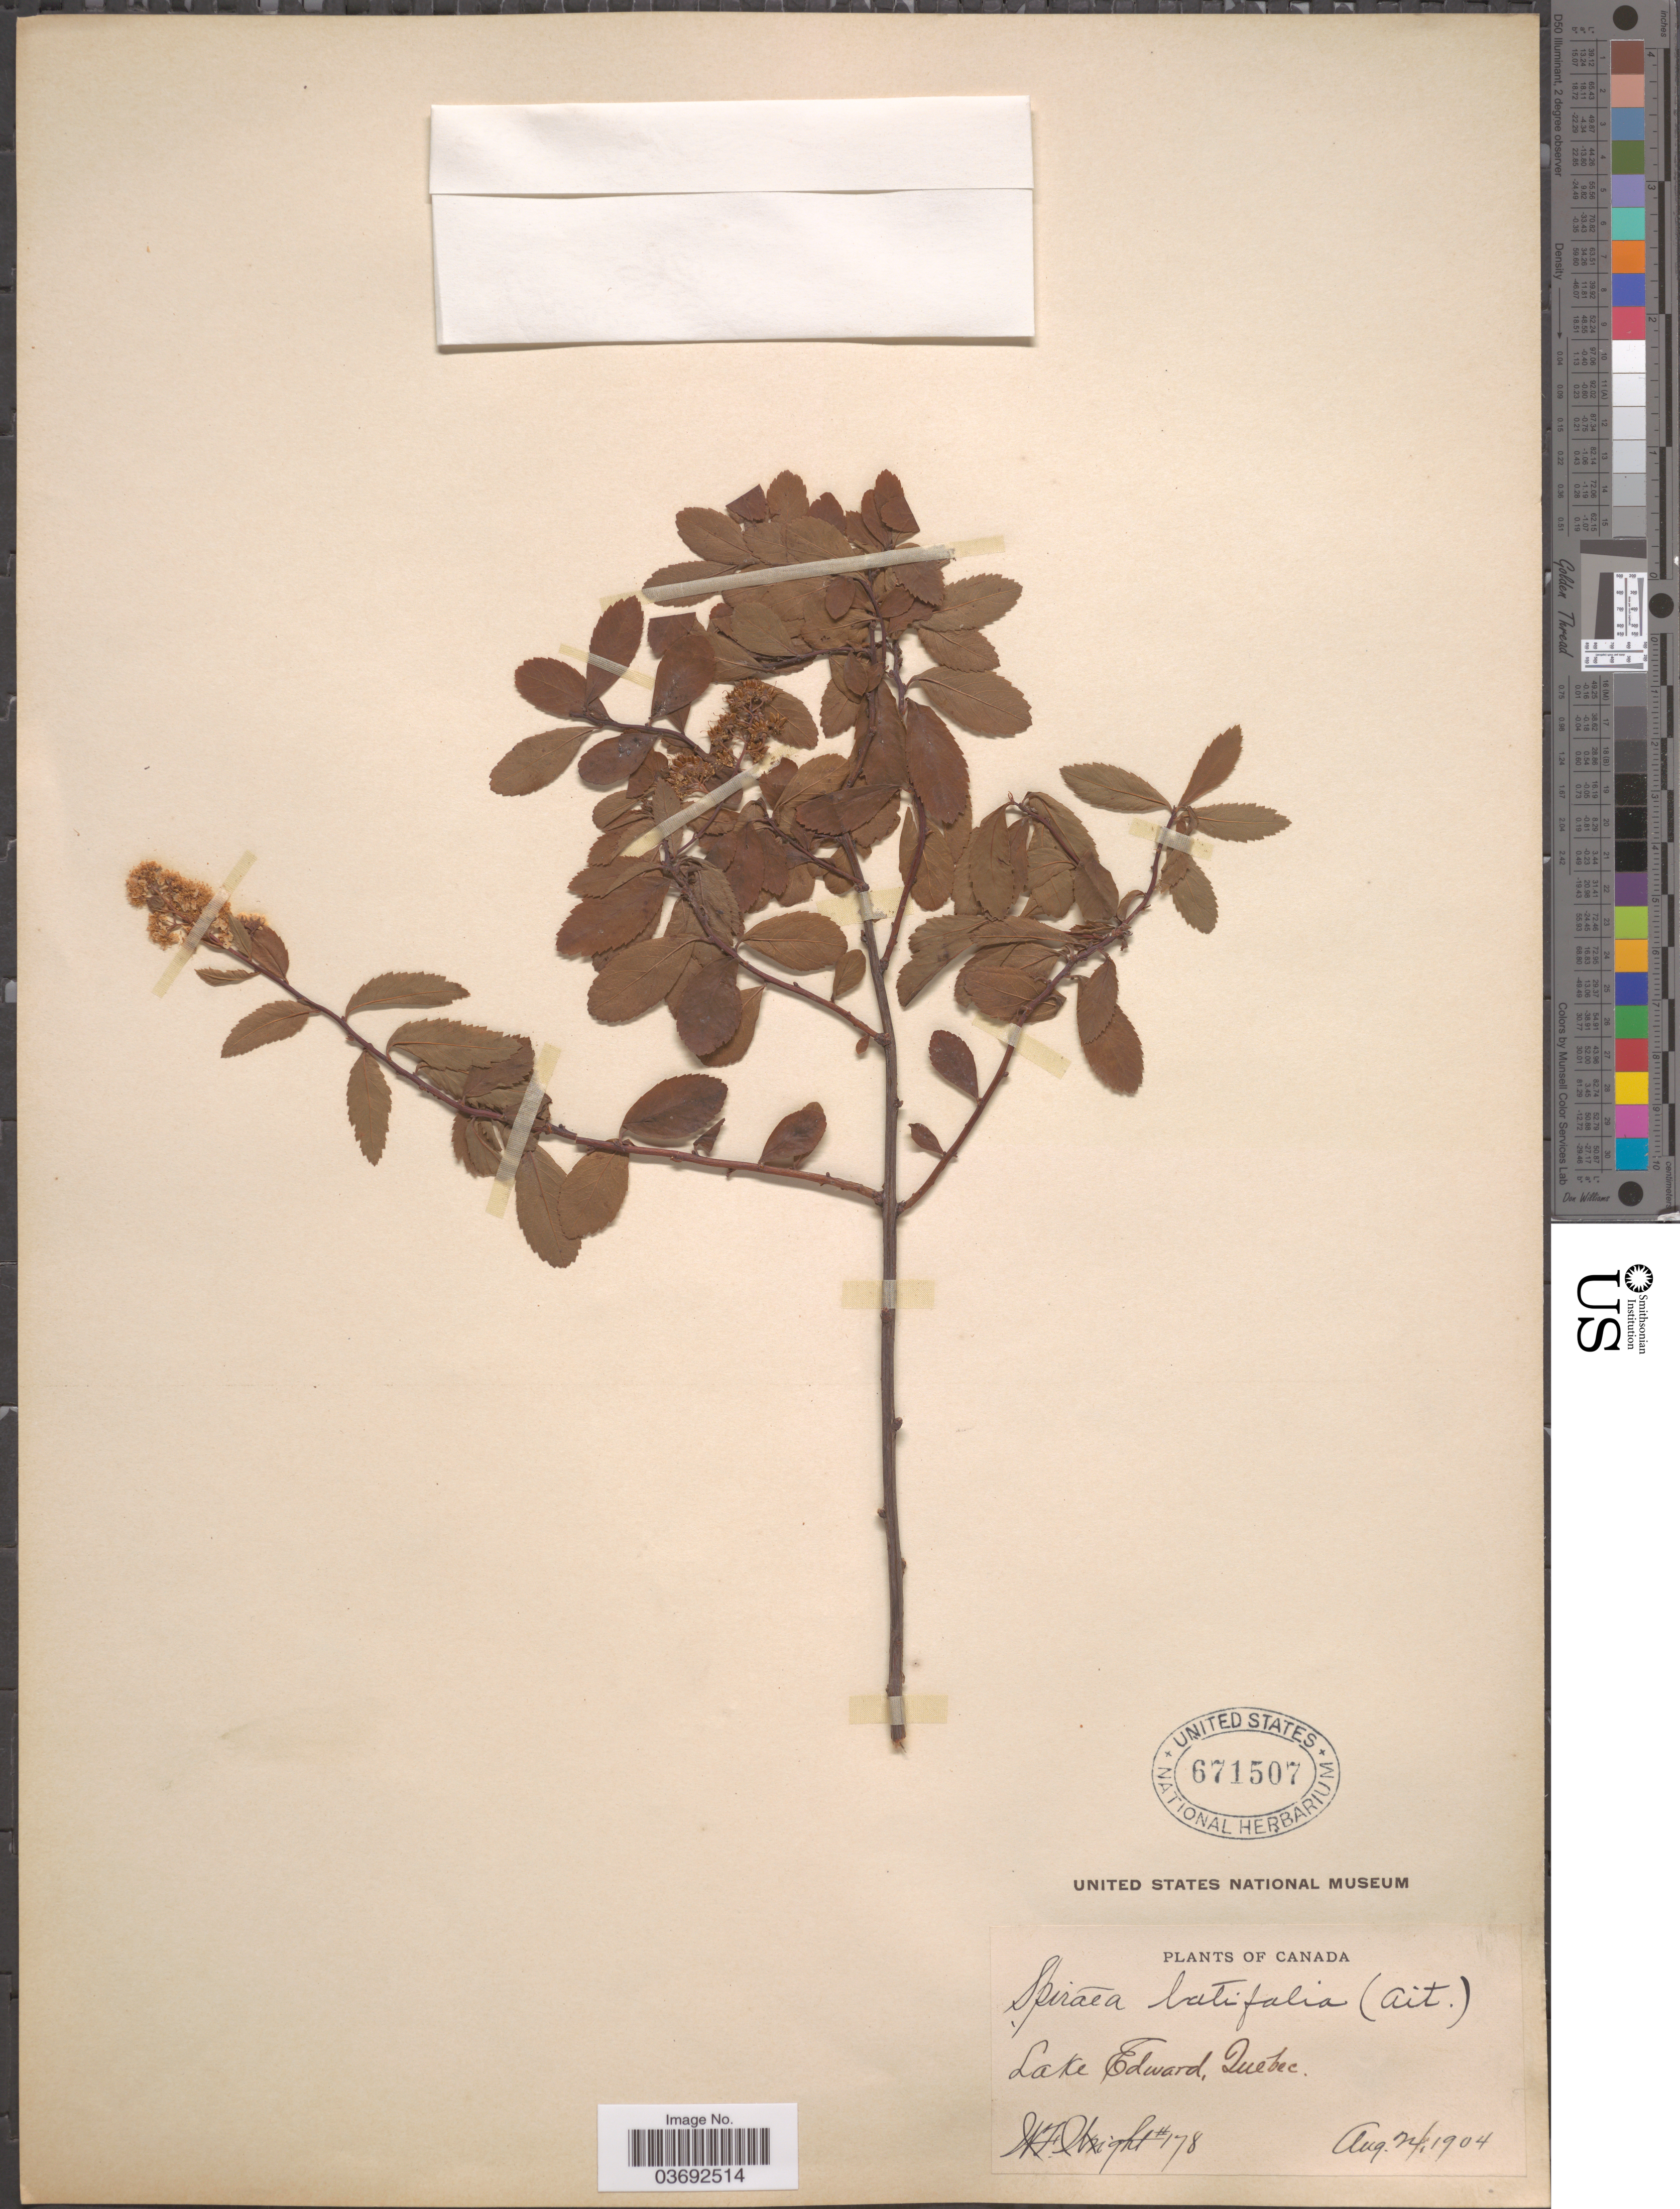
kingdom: Plantae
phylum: Tracheophyta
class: Magnoliopsida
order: Rosales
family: Rosaceae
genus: Spiraea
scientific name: Spiraea latifolia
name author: Borkh.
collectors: W. F. Wright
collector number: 178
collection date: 1904-08-24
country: Canada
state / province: Quebec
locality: Lake Edward.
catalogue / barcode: US 671507